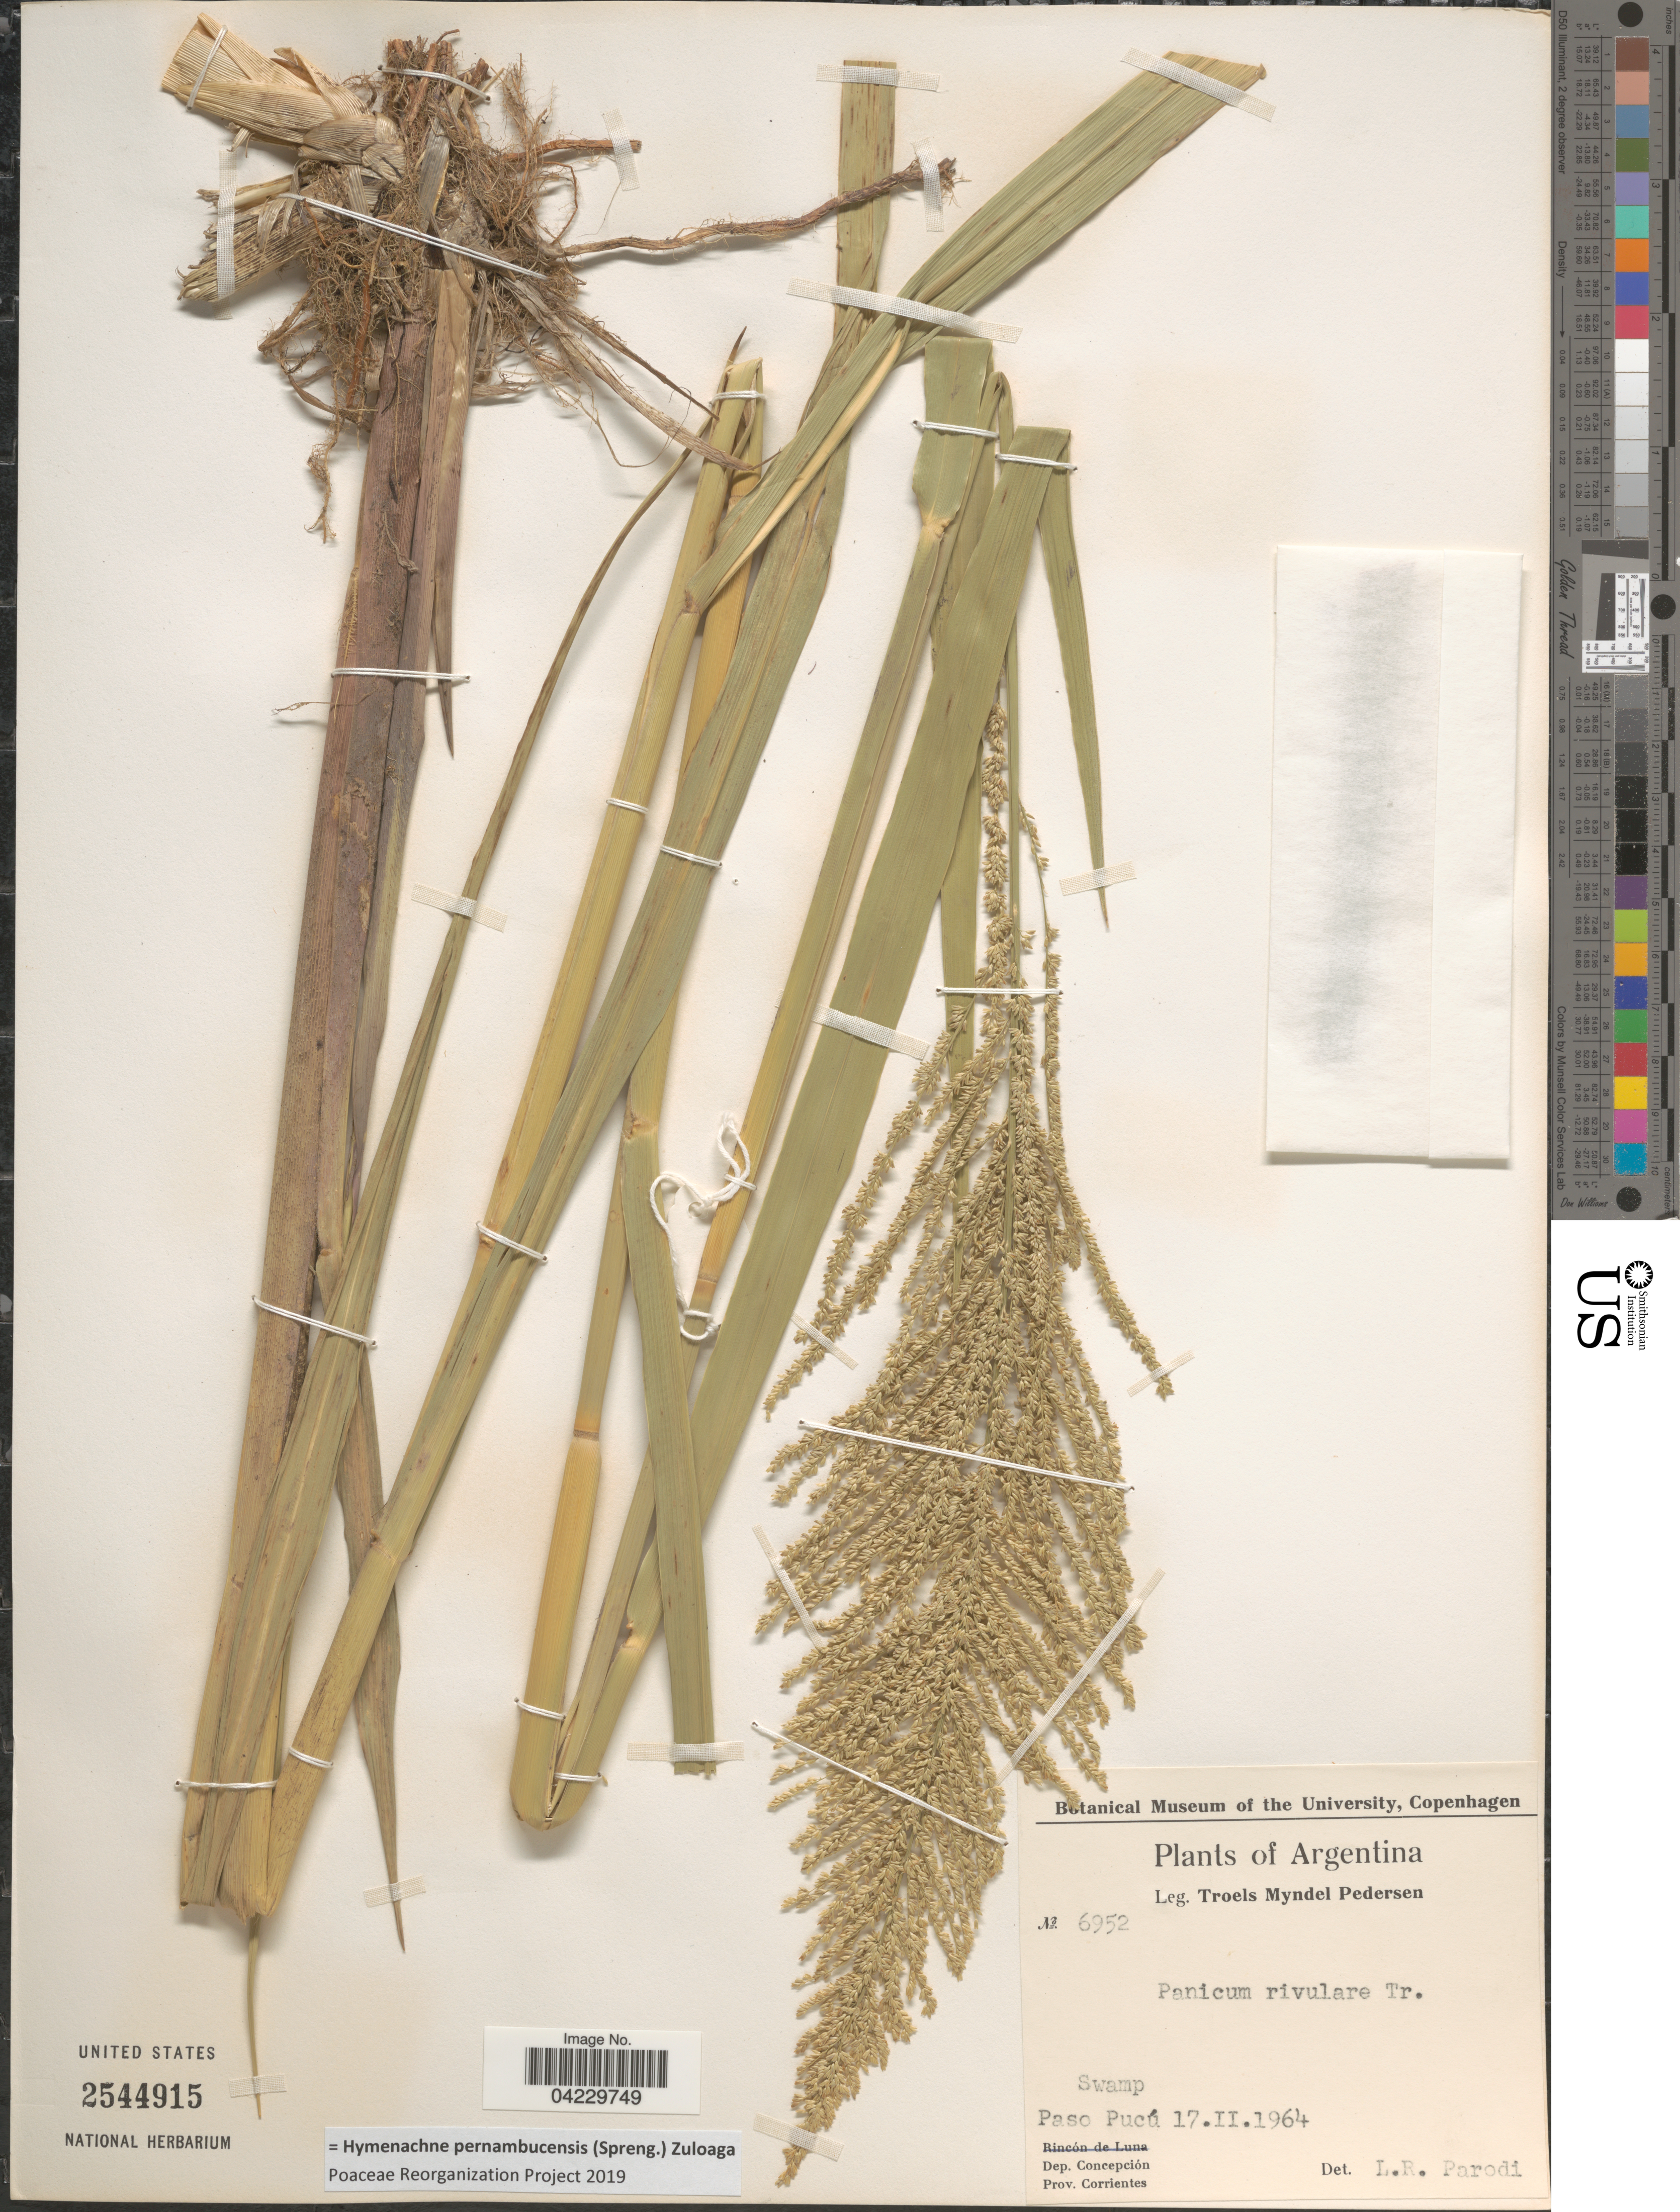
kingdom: Plantae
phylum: Tracheophyta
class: Liliopsida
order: Poales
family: Poaceae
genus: Hymenachne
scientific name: Hymenachne pernambucensis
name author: (Spreng.) Zuloaga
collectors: T. Pederson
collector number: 6952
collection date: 1964-02-17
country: Argentina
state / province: Corrientes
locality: Paso Pucú. Dep. Concepción.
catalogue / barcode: US 2544915